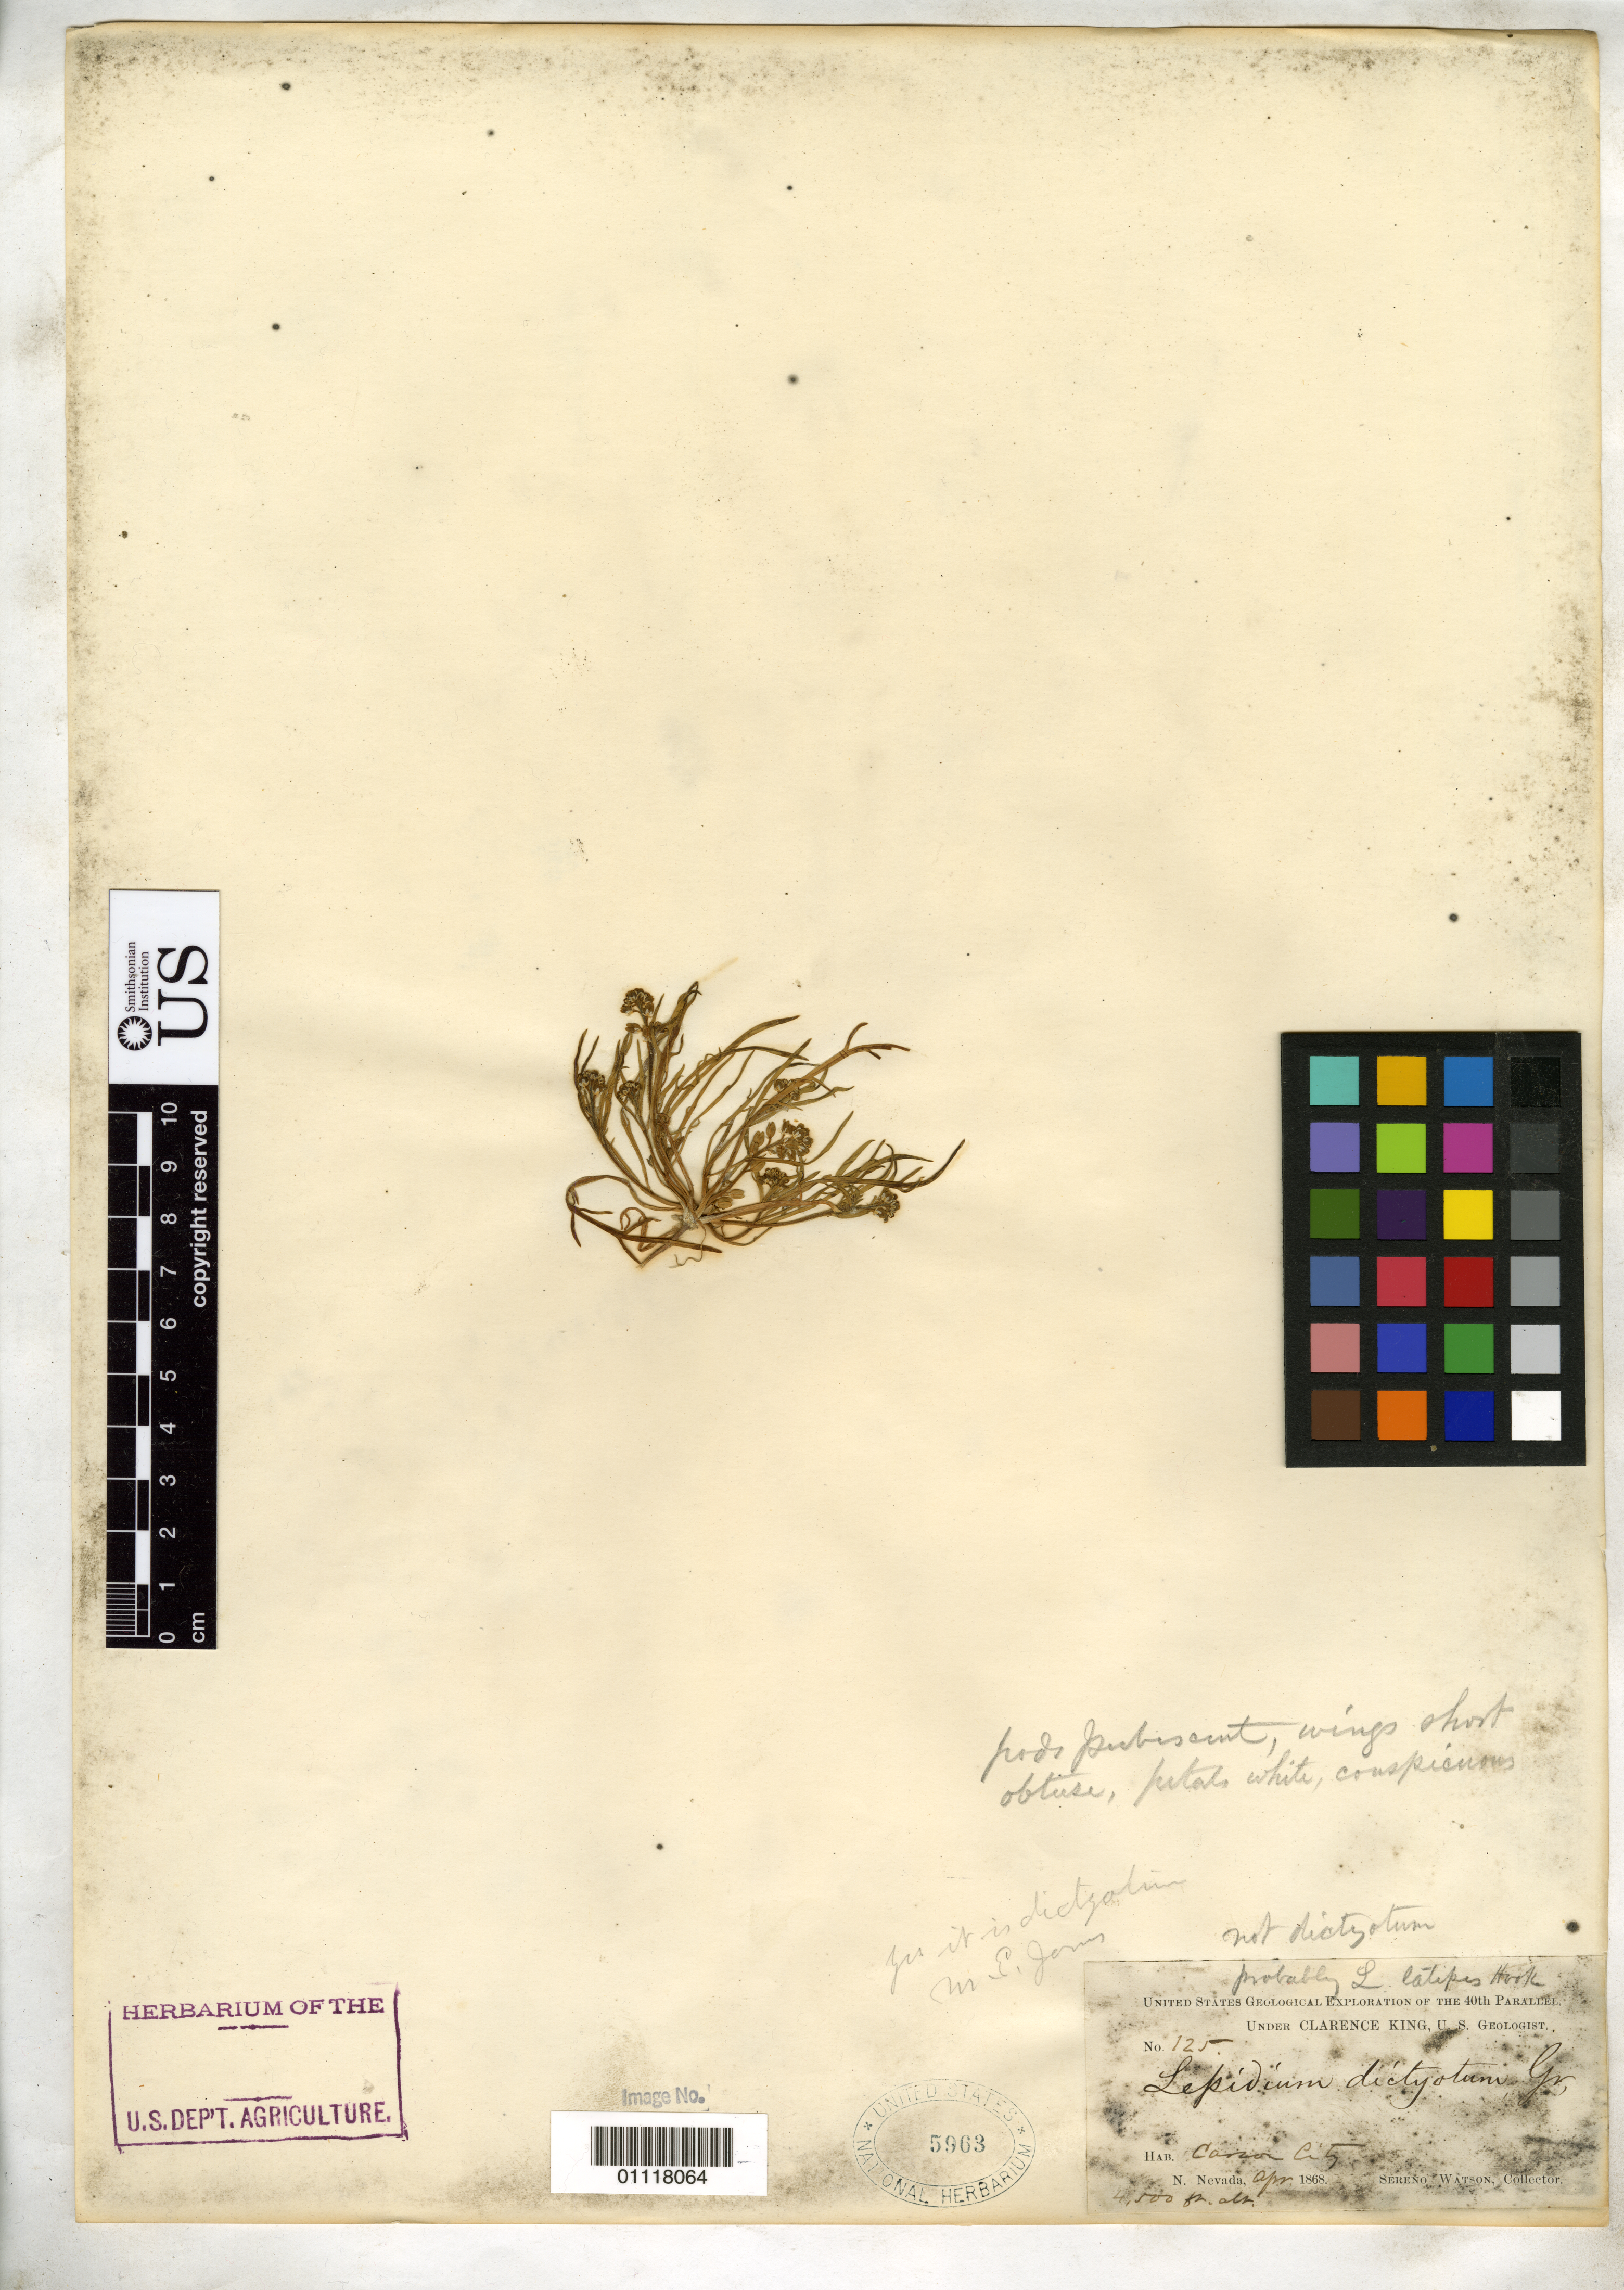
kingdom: Plantae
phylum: Tracheophyta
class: Magnoliopsida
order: Brassicales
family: Brassicaceae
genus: Lepidium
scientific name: Lepidium dictyotum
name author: A. Gray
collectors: S. Watson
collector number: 125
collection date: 1868-04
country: United States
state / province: Nevada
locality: Canon City, N. Nevada.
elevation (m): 1372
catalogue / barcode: US 5963